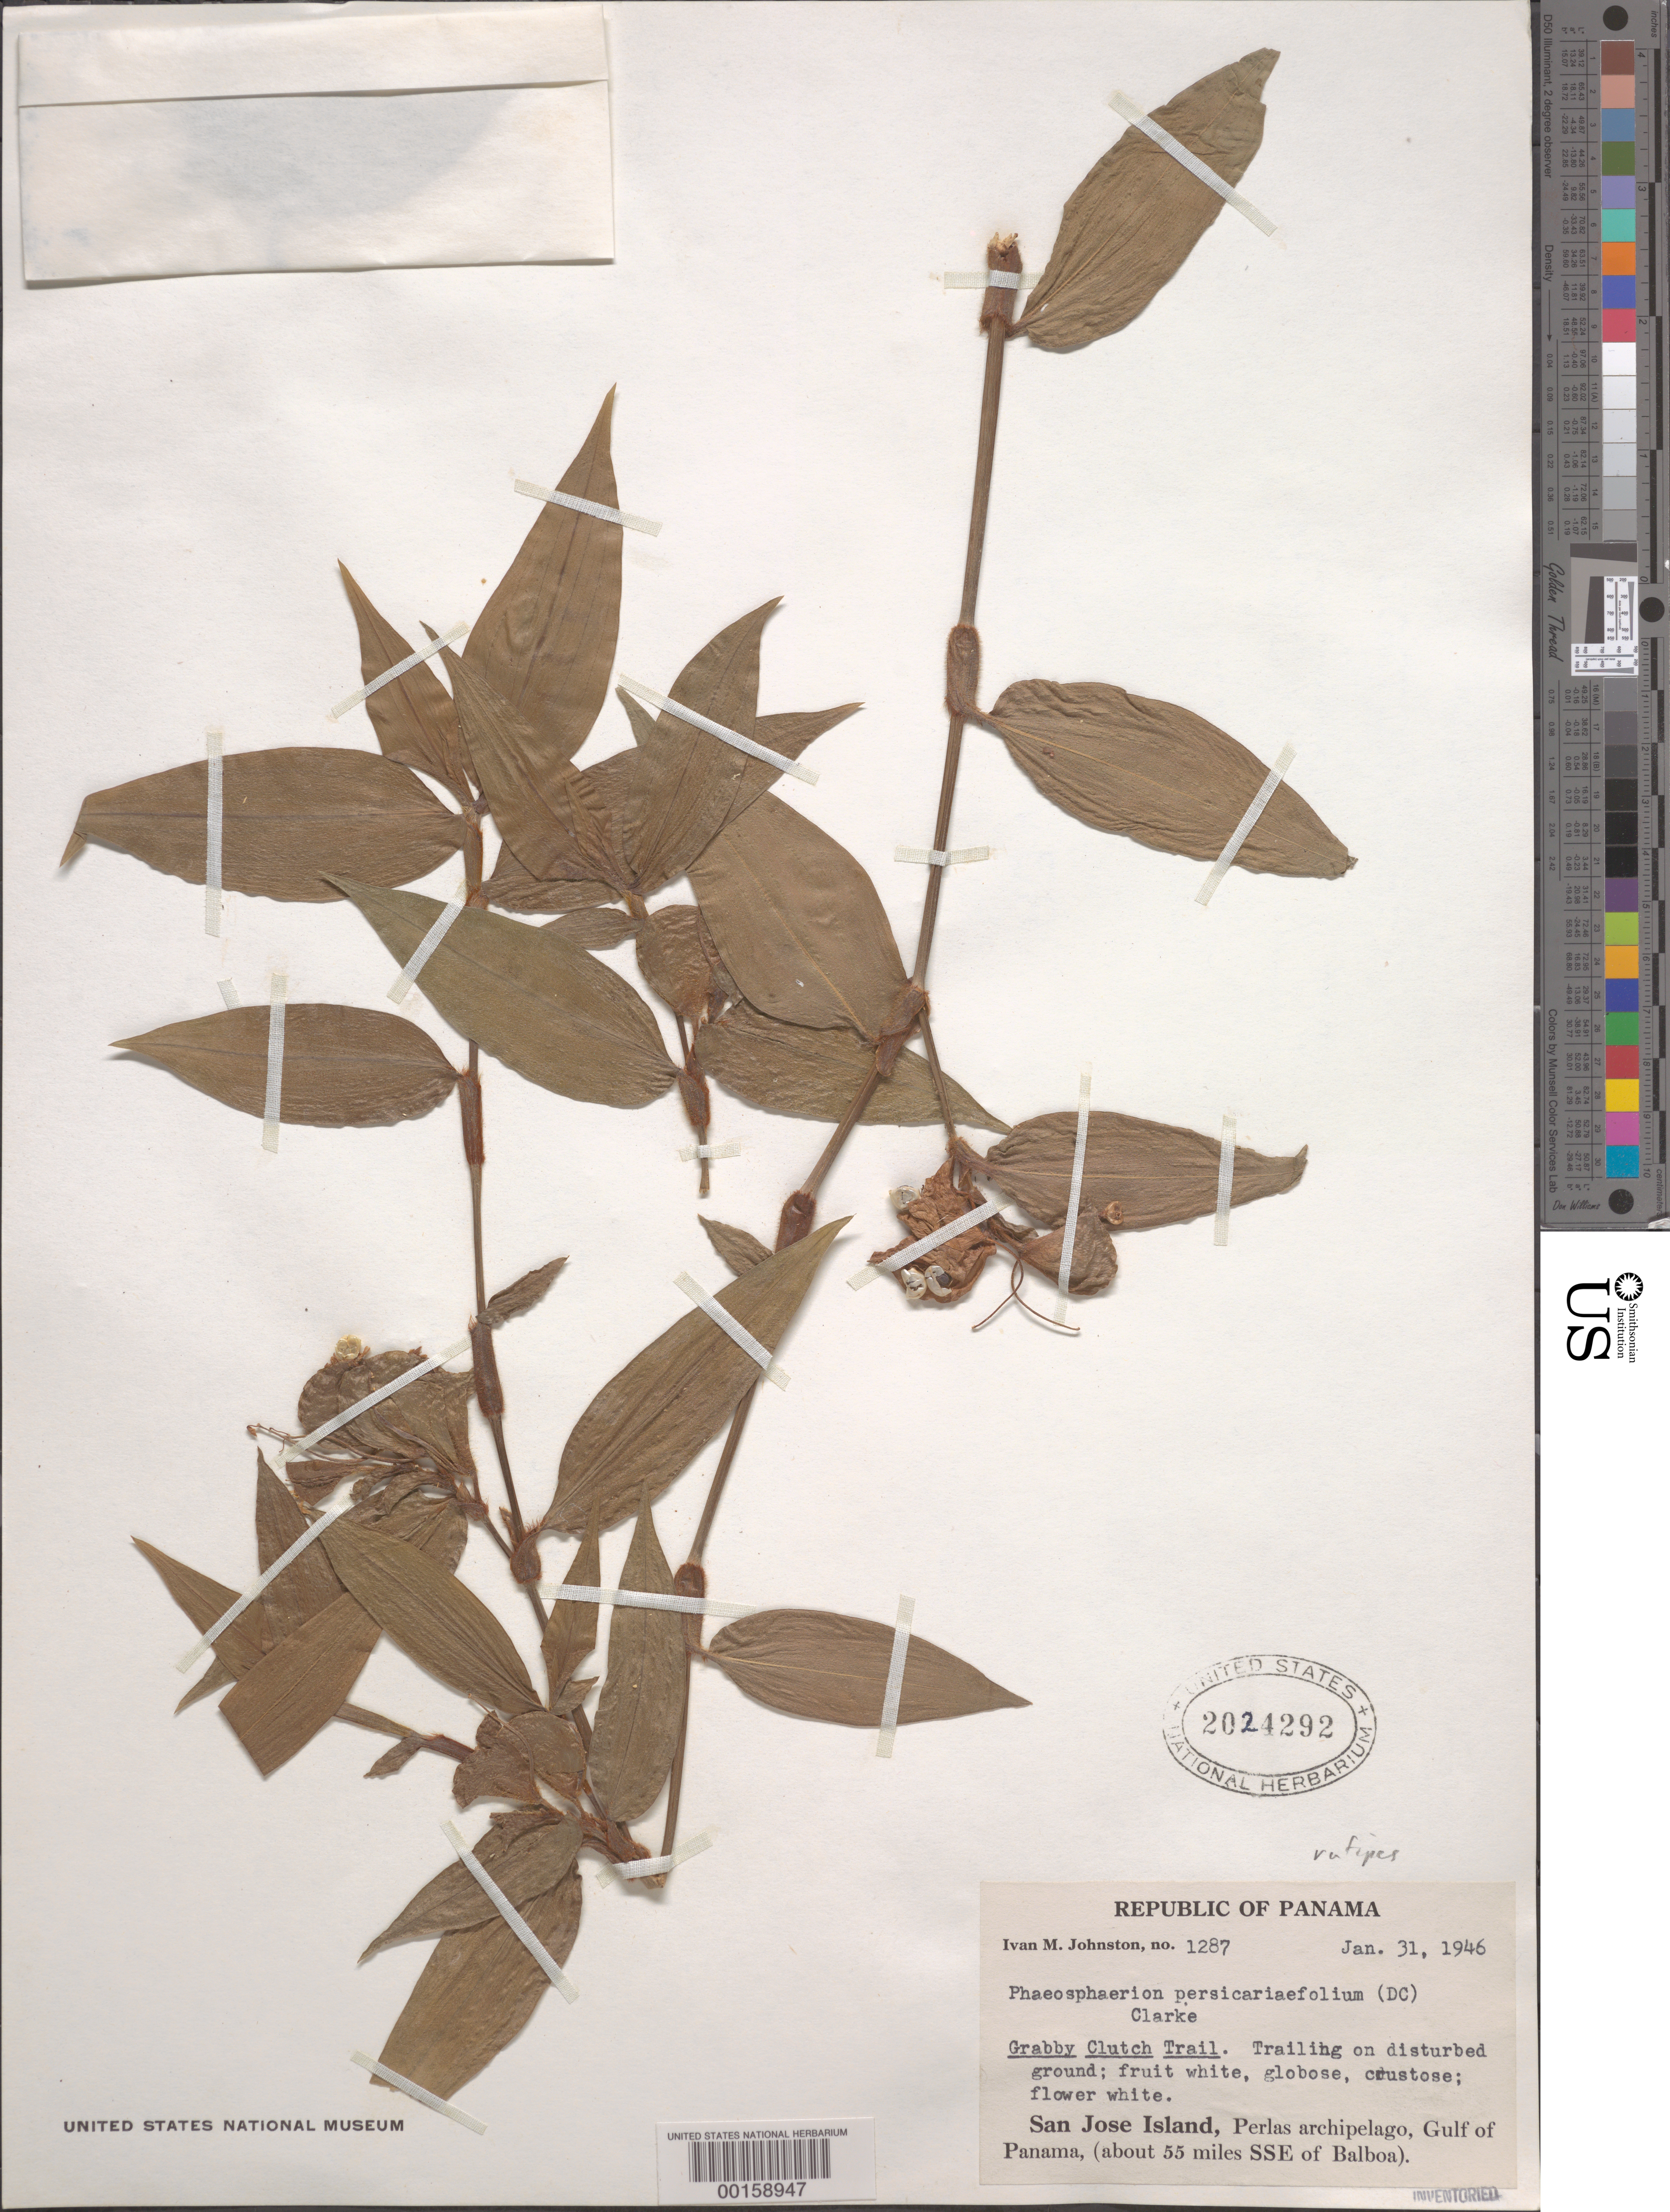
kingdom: Plantae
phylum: Tracheophyta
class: Liliopsida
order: Commelinales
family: Commelinaceae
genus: Commelina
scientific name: Commelina rufipes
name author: Seub.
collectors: I.M. Johnston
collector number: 1287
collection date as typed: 31 Jan 1946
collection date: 1946-01-31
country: Panama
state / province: Panamá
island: San José Island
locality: Grabby Clutch Trail, San Jose Island, Gulf of Panama [Perlas Is.]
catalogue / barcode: US 2024292